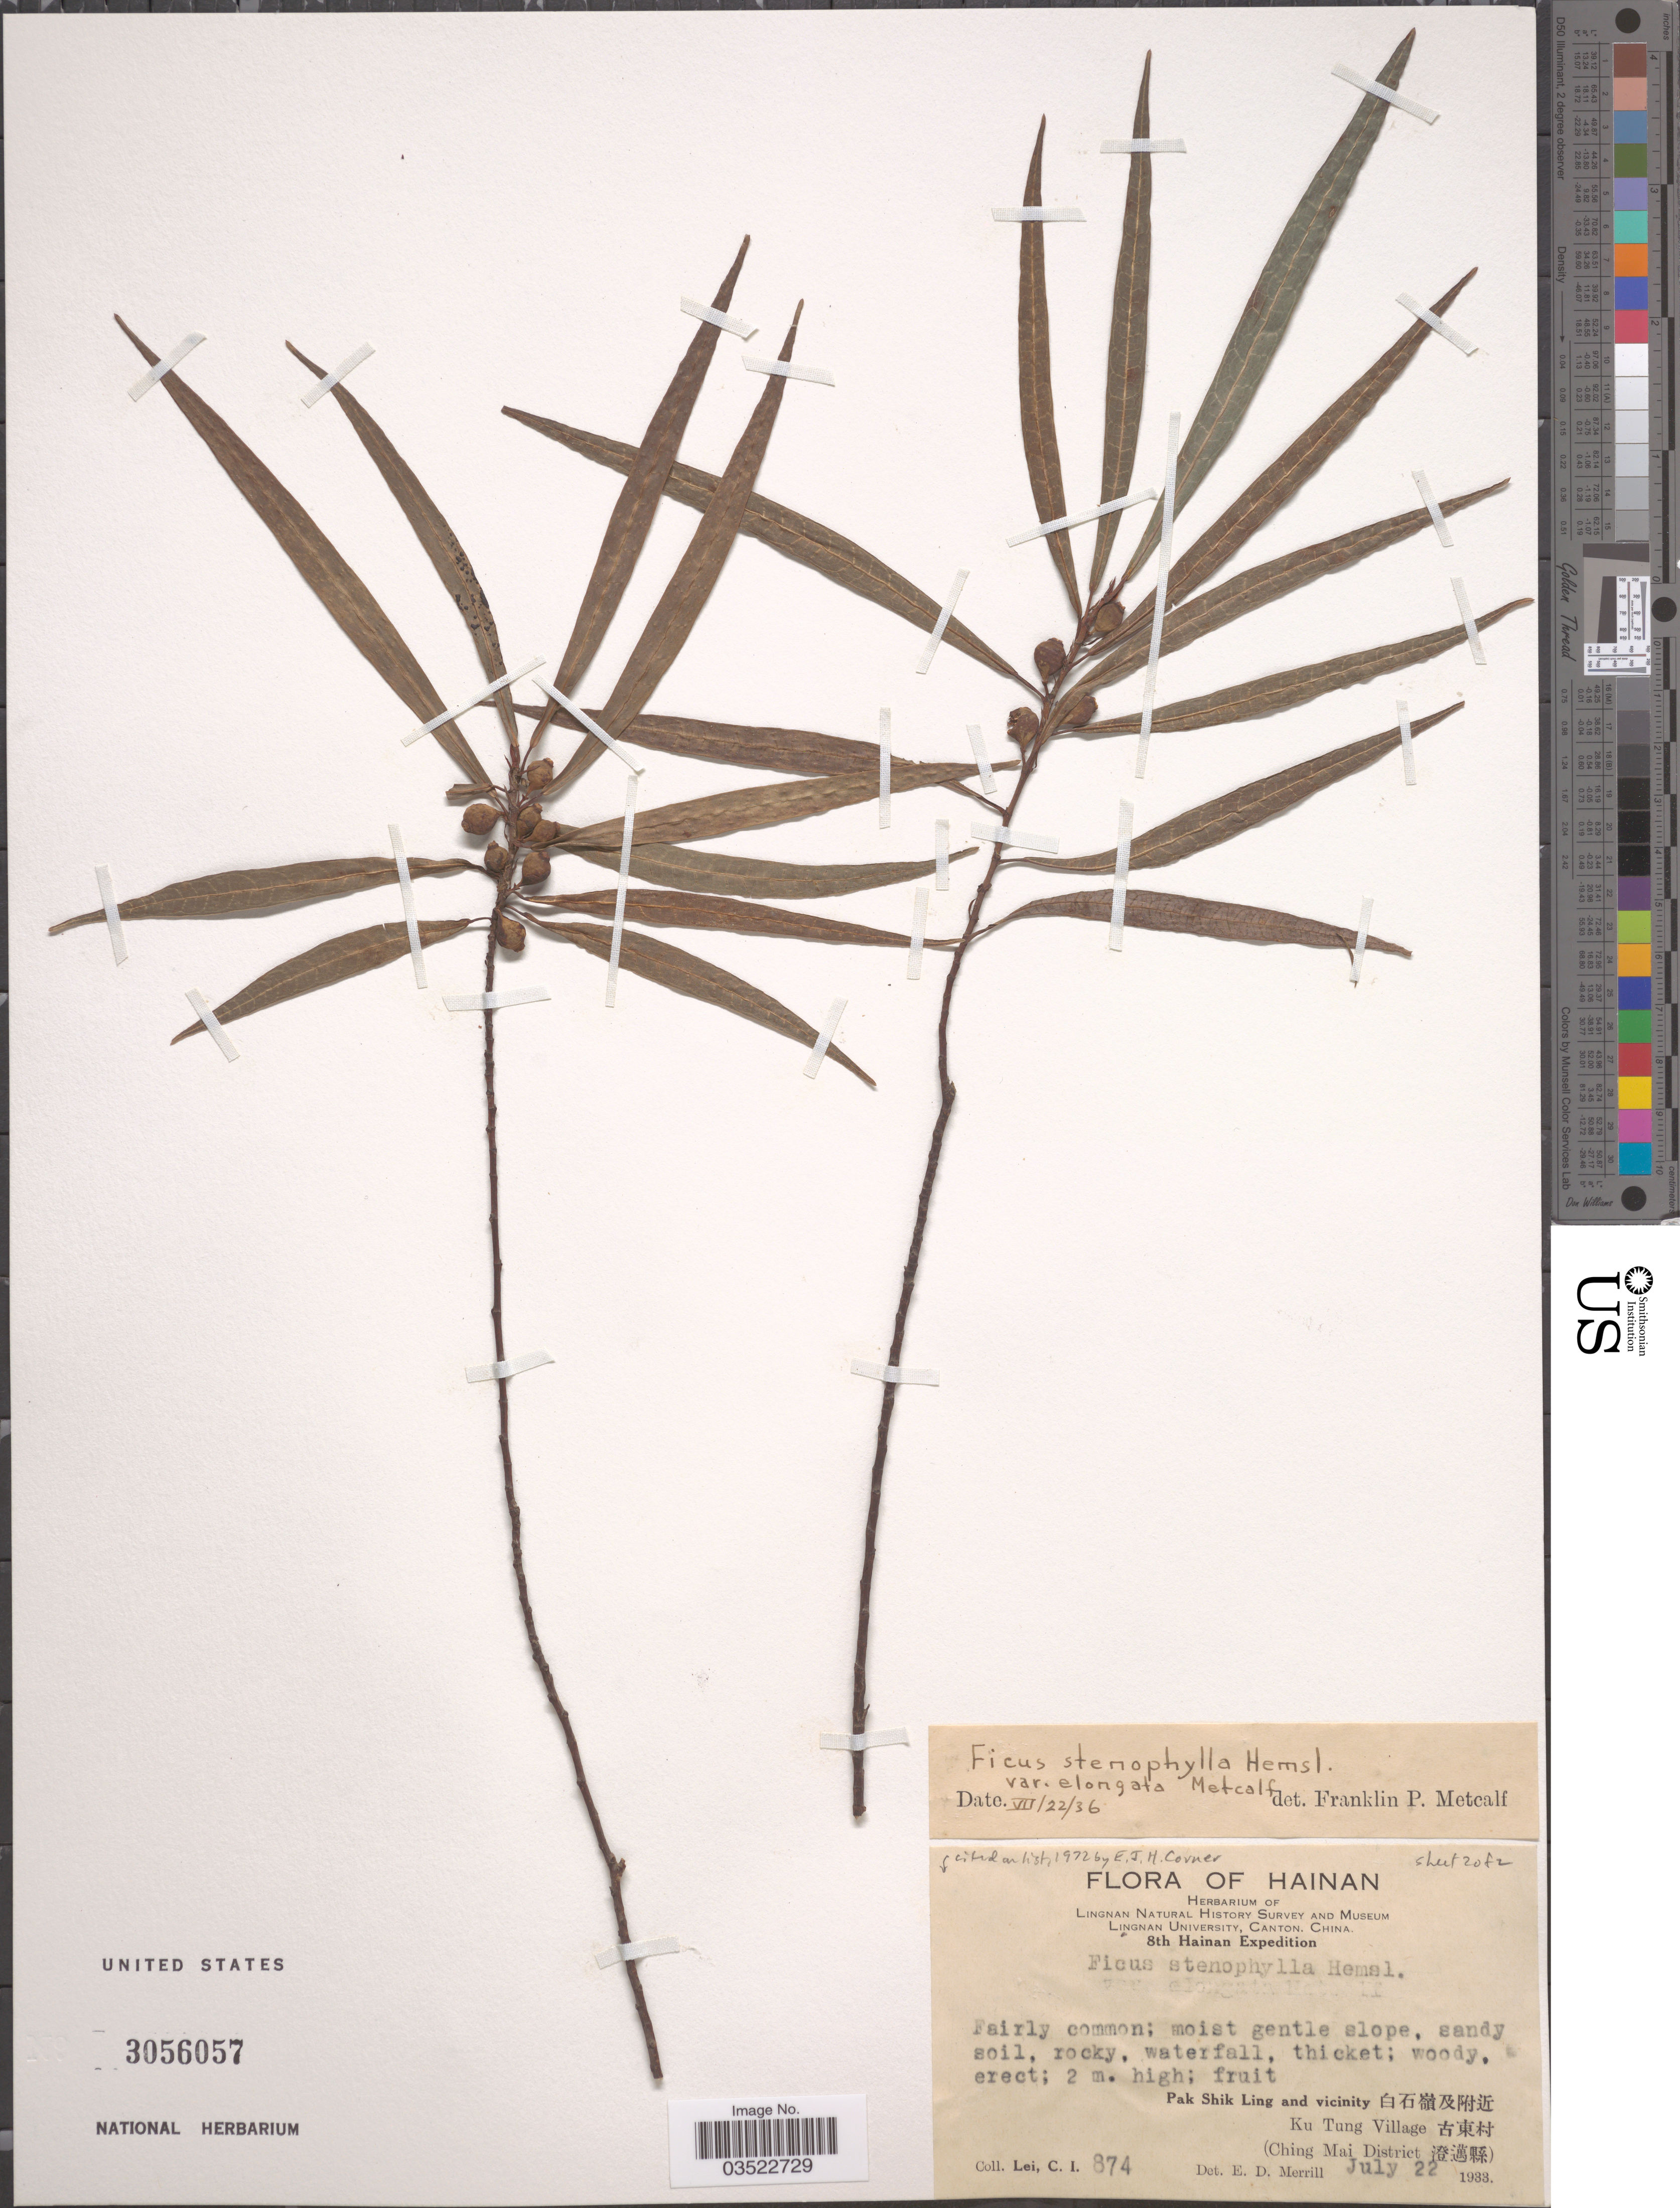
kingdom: Plantae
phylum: Tracheophyta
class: Magnoliopsida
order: Rosales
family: Moraceae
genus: Ficus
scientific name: Ficus stenophylla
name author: Hemsl.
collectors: C. I. Lei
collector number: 874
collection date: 1933-07-22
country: China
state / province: Hainan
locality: Lingnan Natural History Survey. 8th Hainan Expedition. Pak Shik Ling and vicinity X. Ku Tung Village X. (Ching Mai District, X).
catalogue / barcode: US 3056057